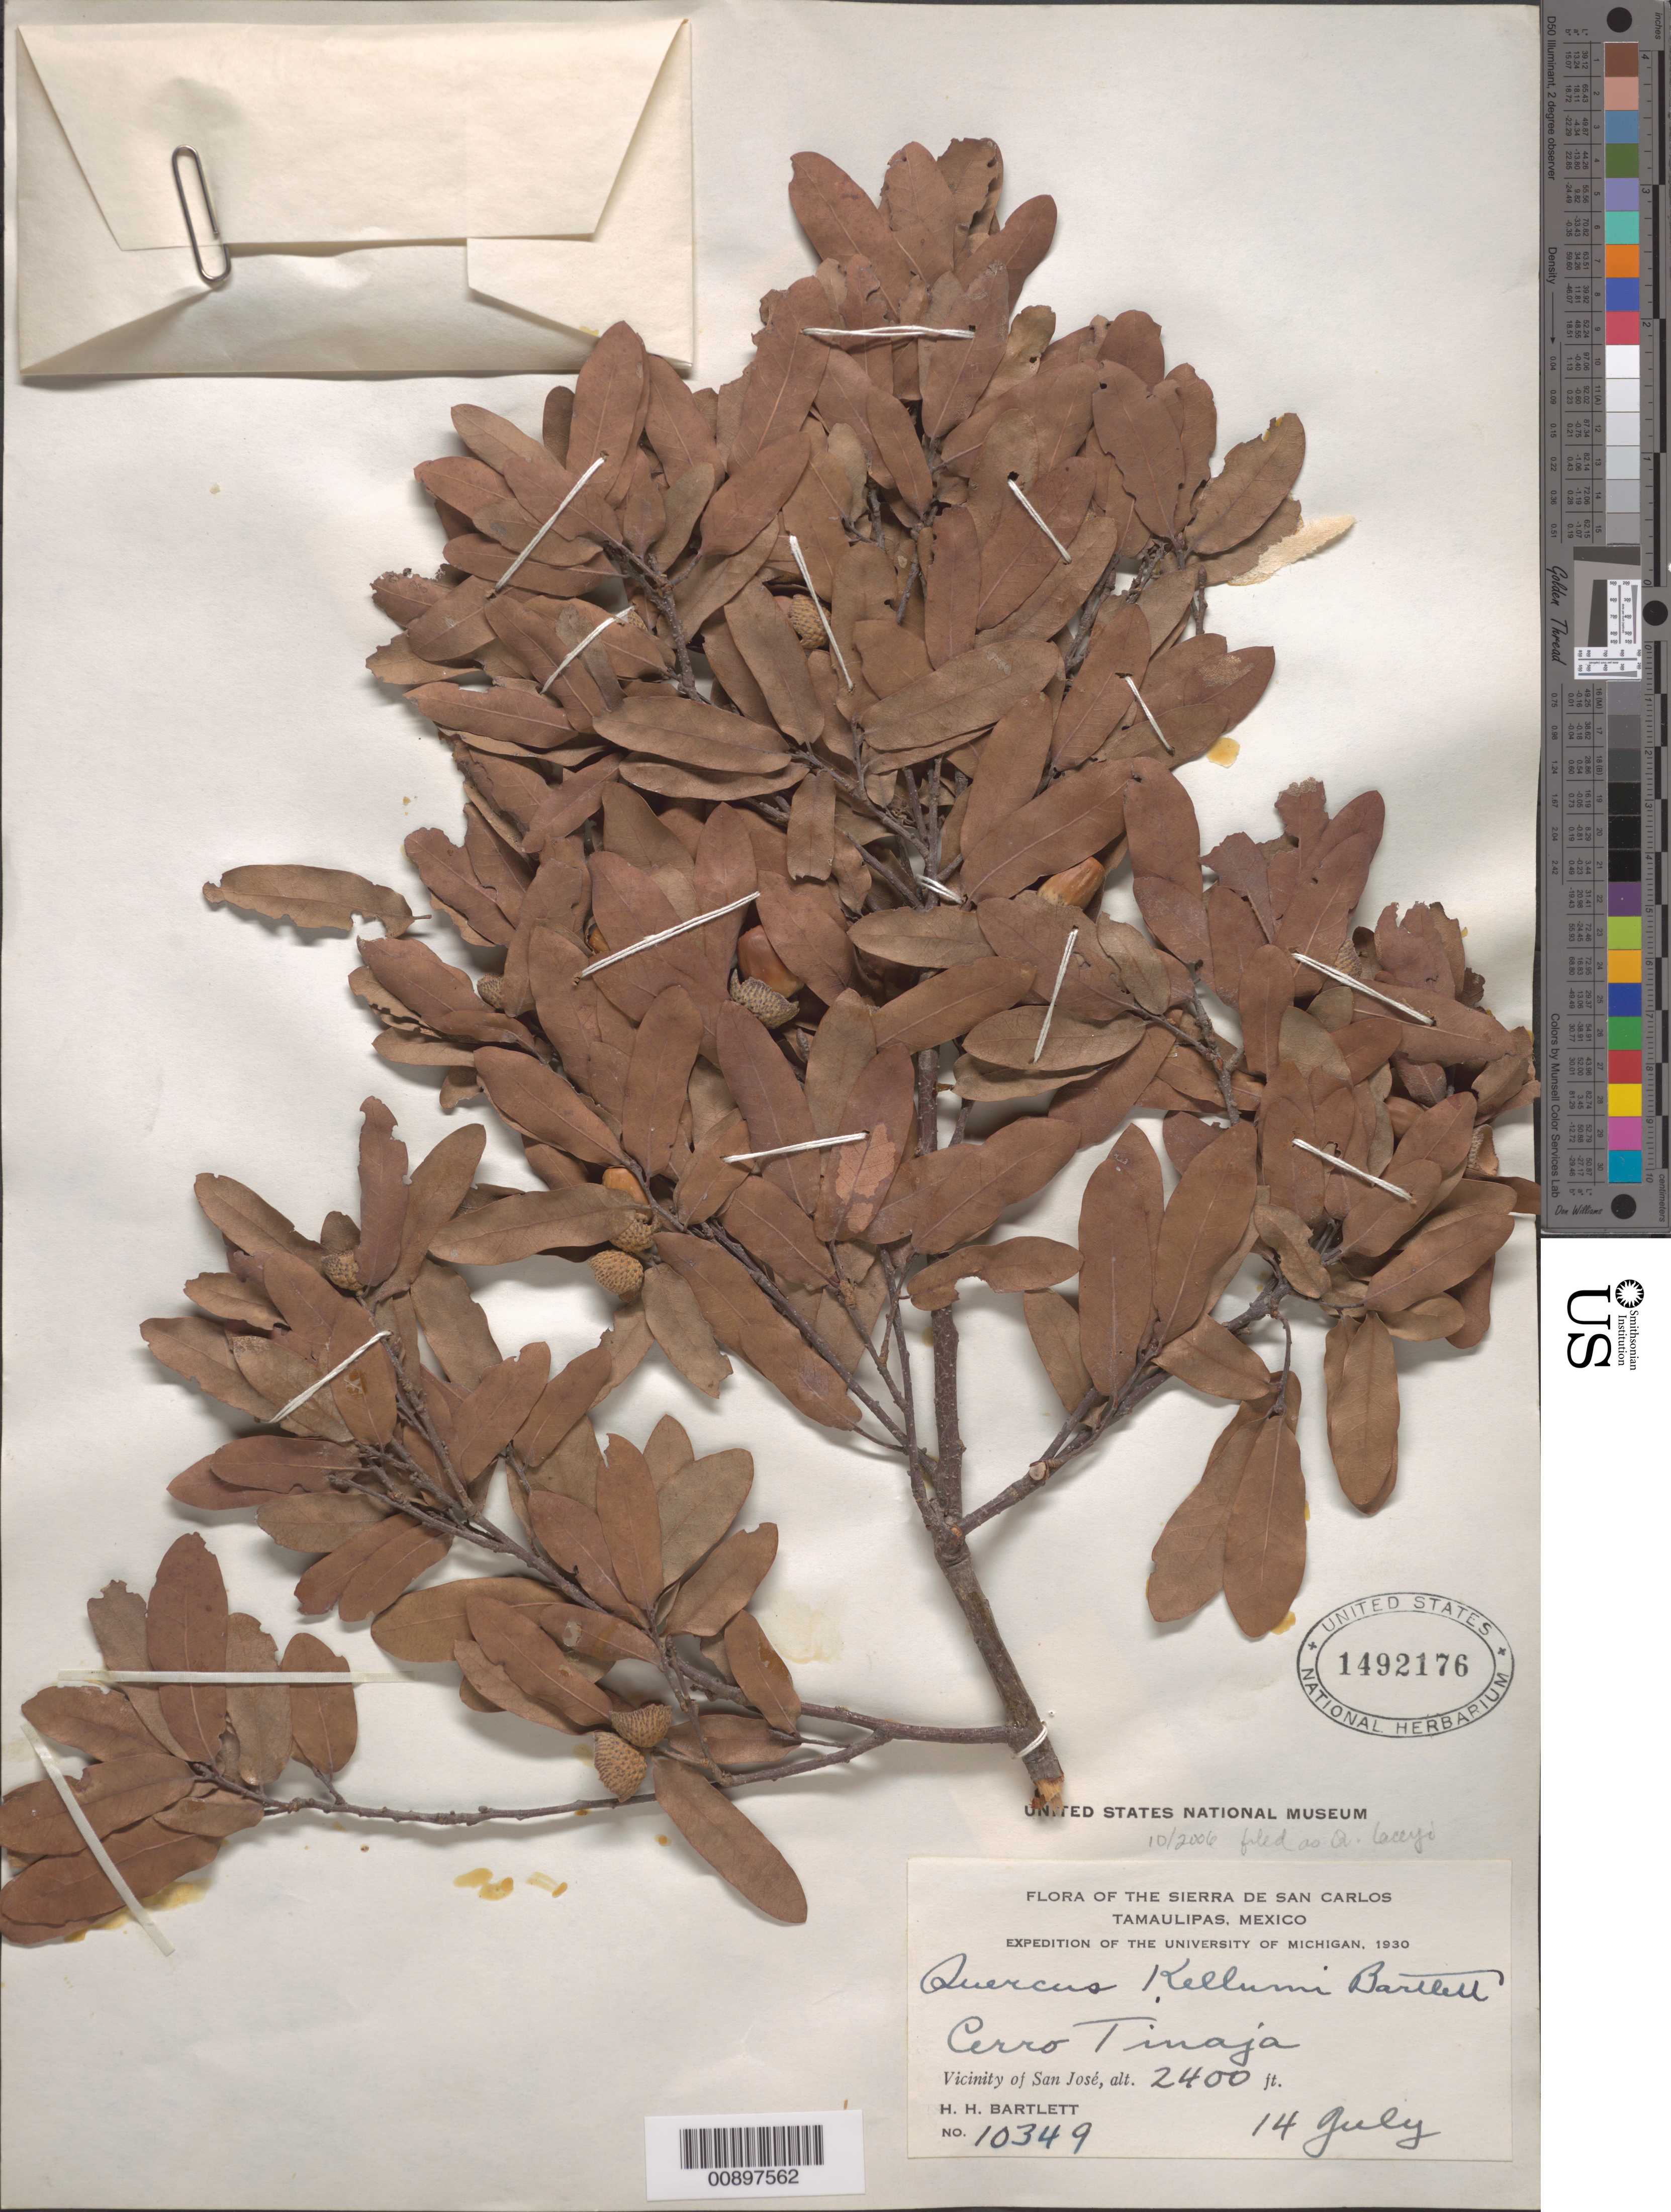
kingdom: Plantae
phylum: Tracheophyta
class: Magnoliopsida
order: Fagales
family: Fagaceae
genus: Quercus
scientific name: Quercus laceyi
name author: Small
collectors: H. H. Bartlett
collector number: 10349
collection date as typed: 14 Jul 1930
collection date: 1930-07-14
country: Mexico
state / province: Tamaulipas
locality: Cerro Tinaja. Vicinity of San José, Tamaulipas. Sierra de San Carlos.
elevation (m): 732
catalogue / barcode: US 1492176